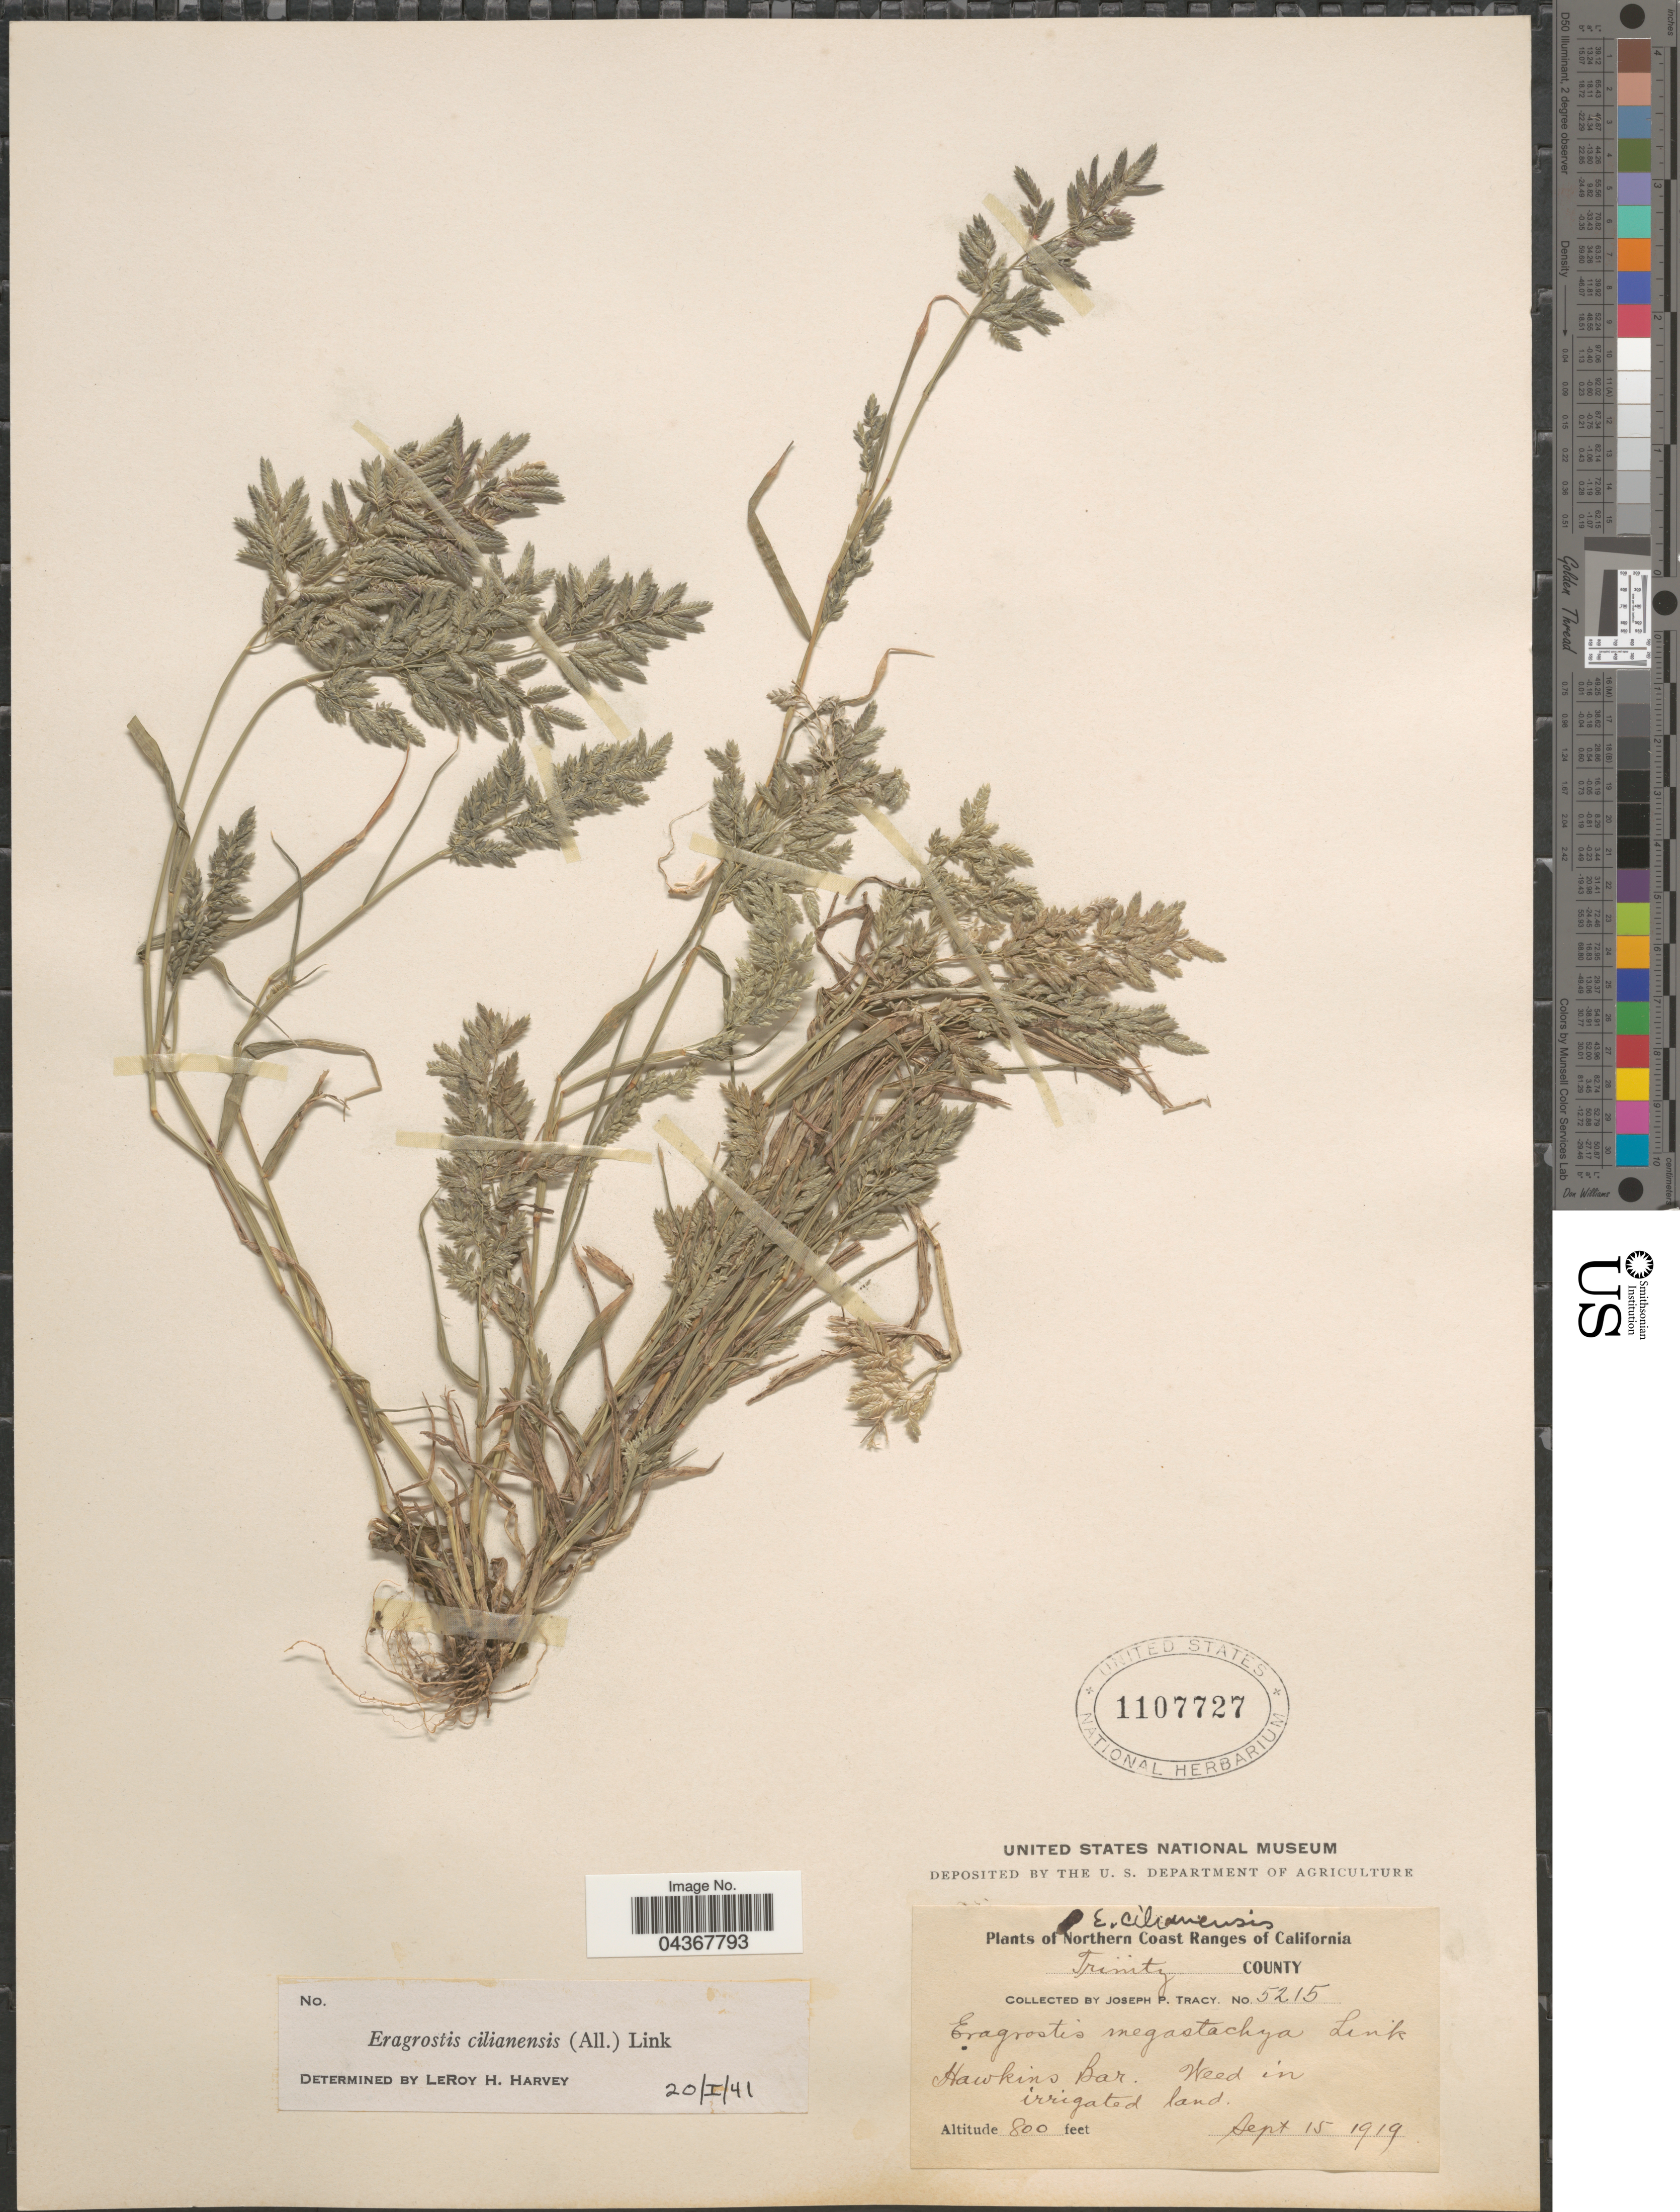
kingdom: Plantae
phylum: Tracheophyta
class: Liliopsida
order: Poales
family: Poaceae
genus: Eragrostis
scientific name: Eragrostis cilianensis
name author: (Bellardi) Vignolo ex Janch.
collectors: J. Tracy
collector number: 5215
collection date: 1919-09-15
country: United States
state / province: California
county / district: Trinity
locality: Northern Coast Ranges of California. Trinity County. Hawkins Bar.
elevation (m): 244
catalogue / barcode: US 1107727